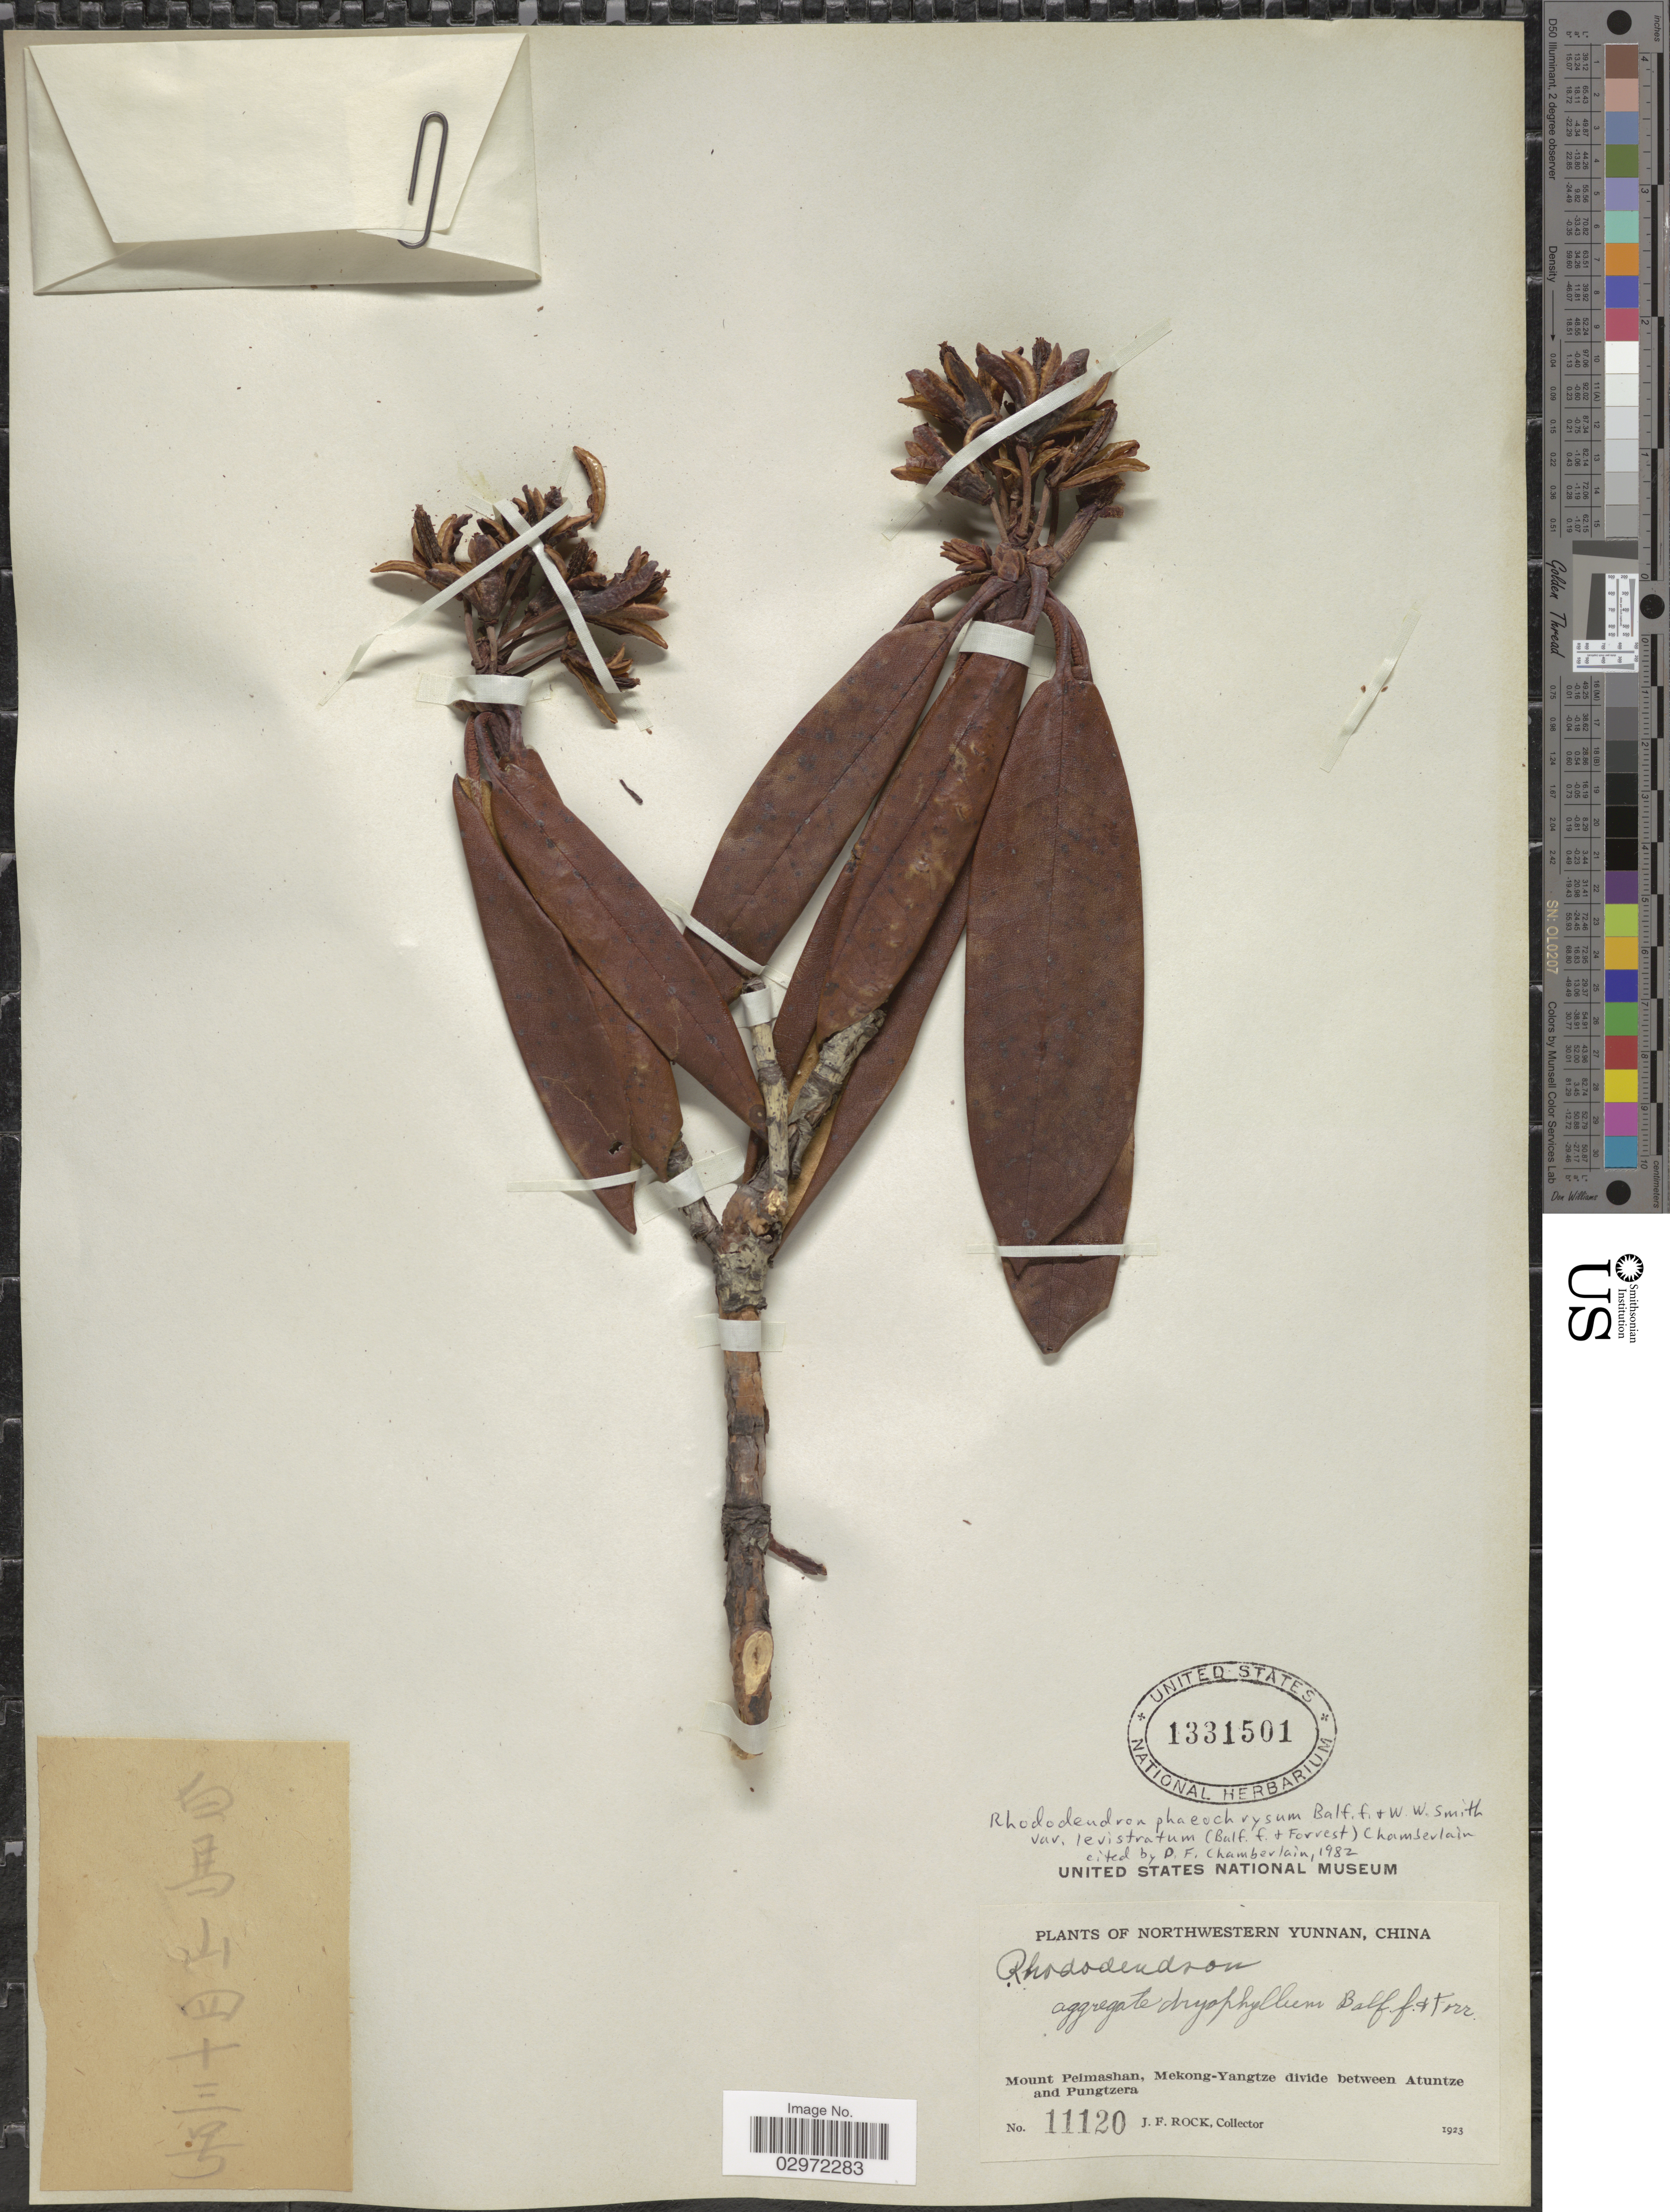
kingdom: Plantae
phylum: Tracheophyta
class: Magnoliopsida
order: Ericales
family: Ericaceae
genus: Rhododendron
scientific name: Rhododendron phaeochrysum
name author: Balf. f. & W.W. Sm.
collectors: J. Rock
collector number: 11120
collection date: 1923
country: China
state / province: Yunnan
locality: Northwestern Yunnan, Mount Peimashan, Mekong-Yangtze divide between Atuntze and Pungtzera.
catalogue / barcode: US 1331501